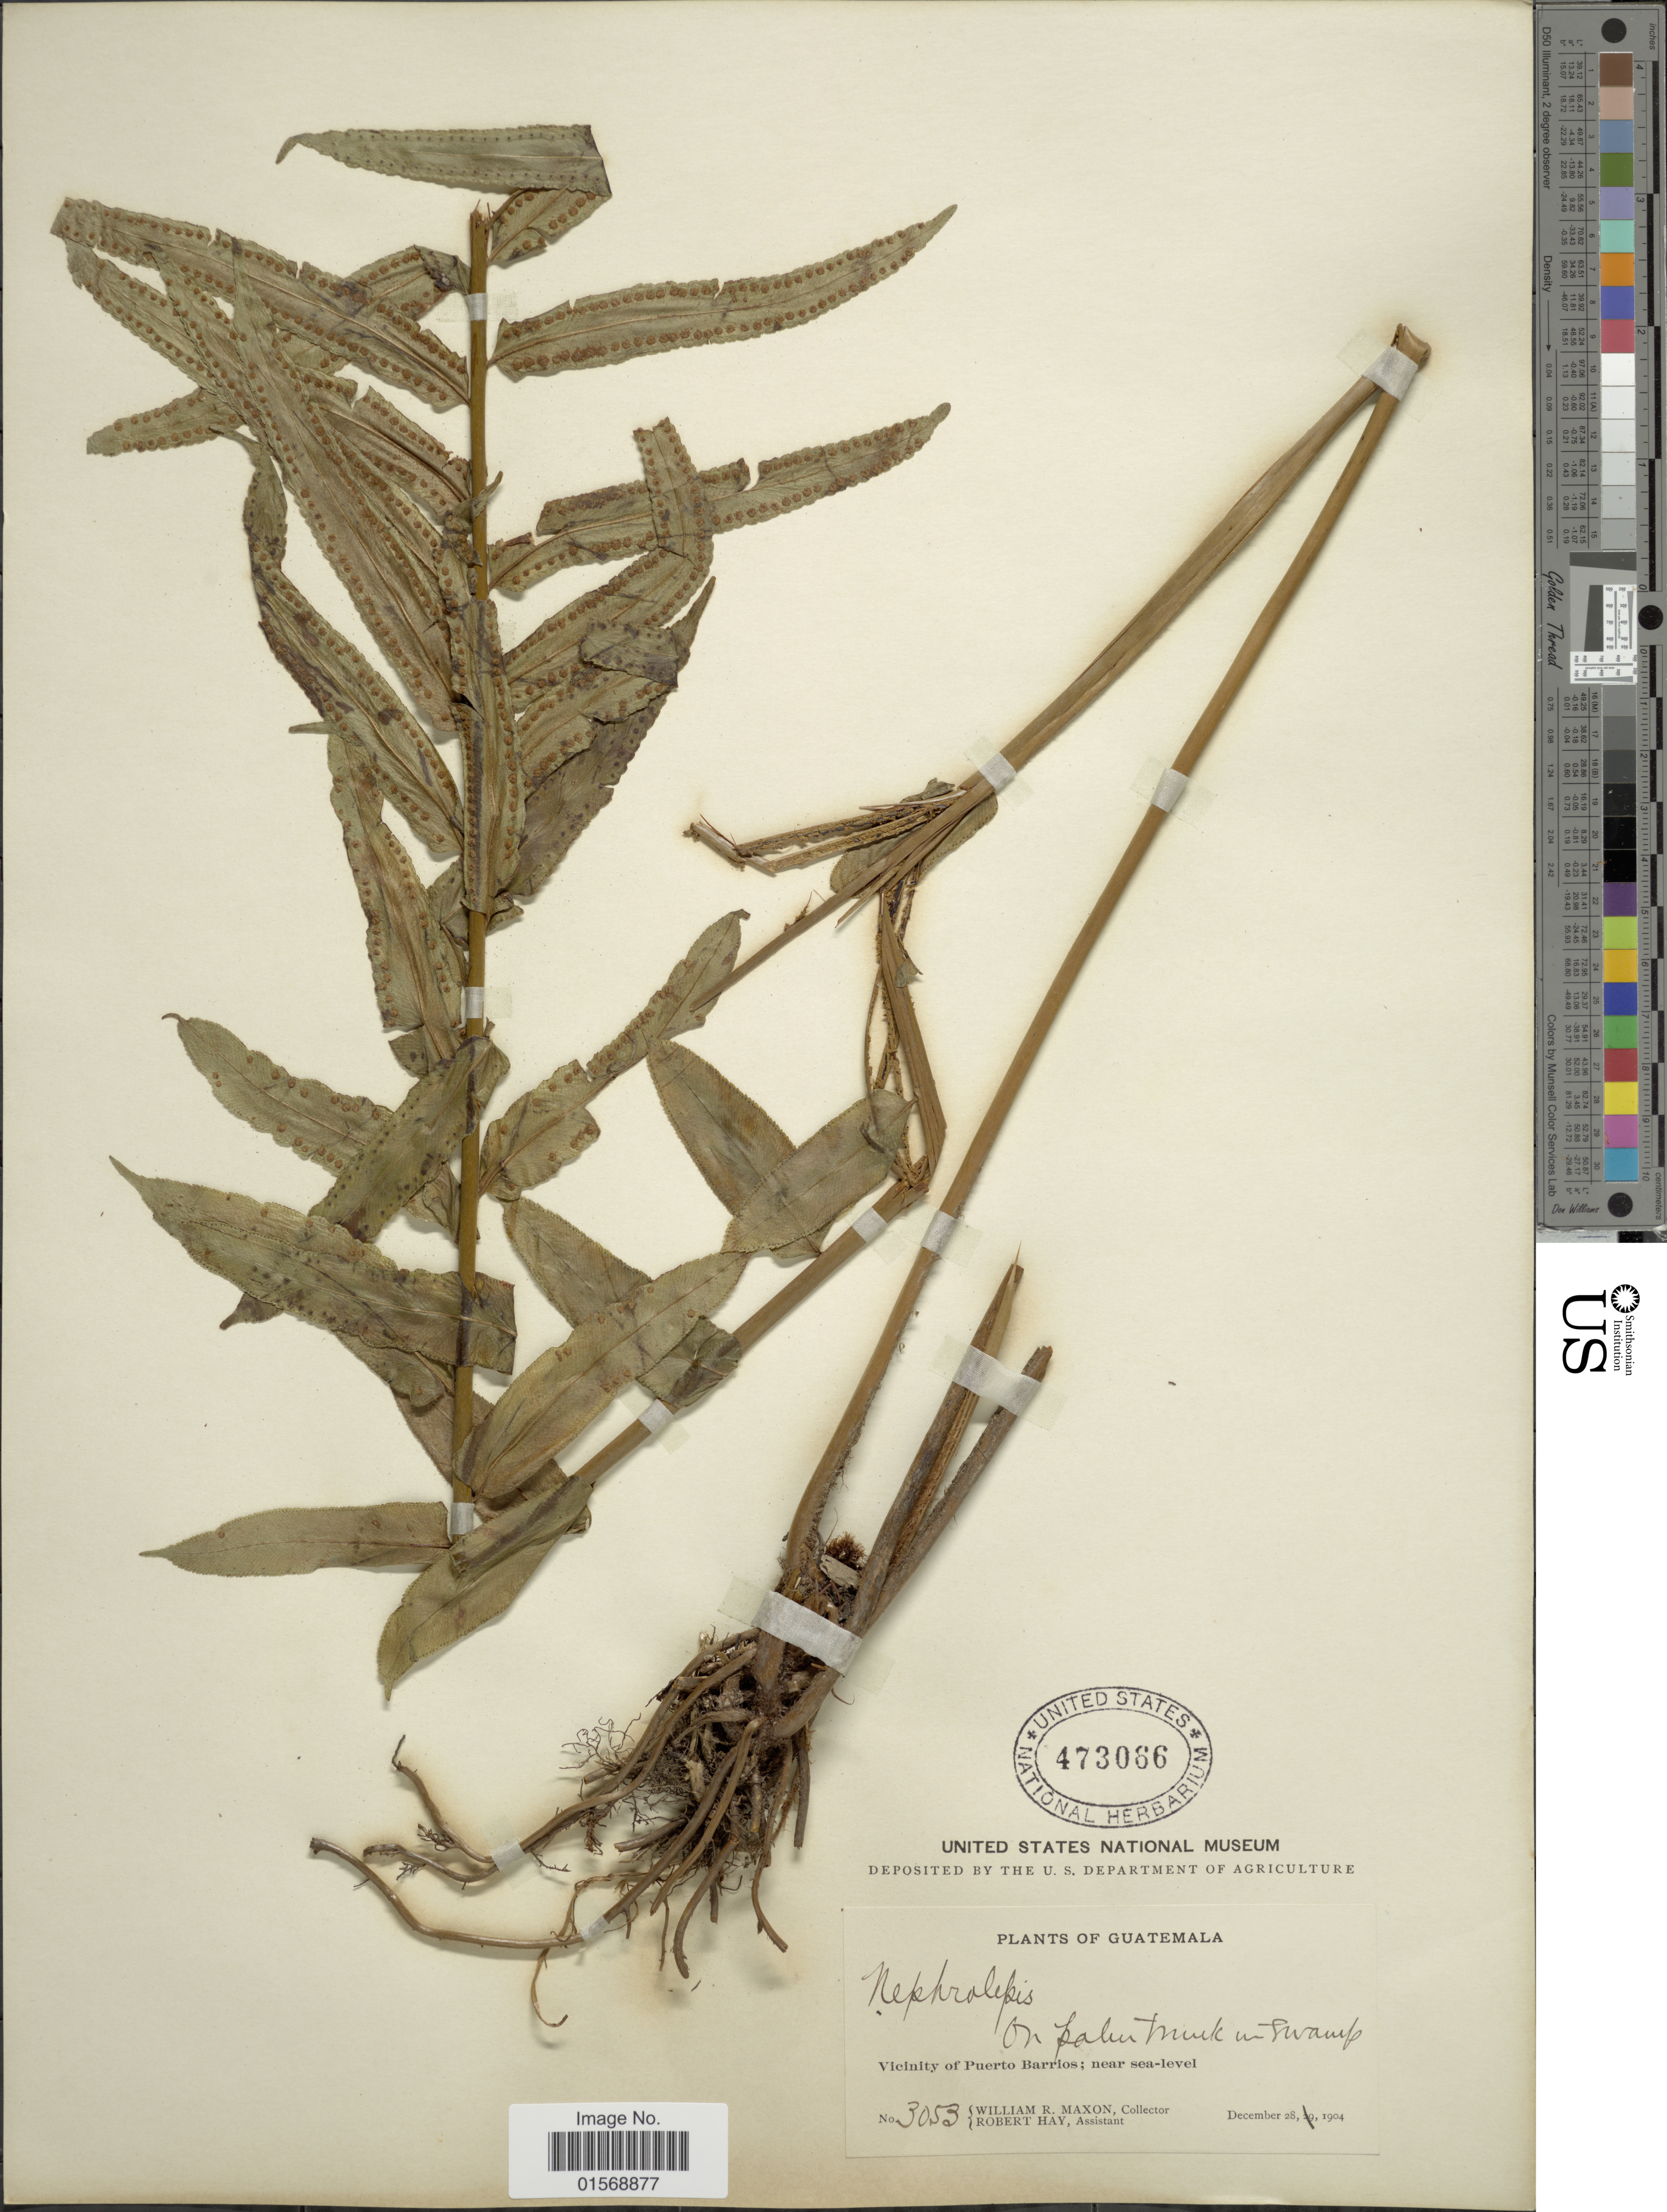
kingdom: Plantae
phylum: Tracheophyta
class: Polypodiopsida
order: Polypodiales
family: Nephrolepidaceae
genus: Nephrolepis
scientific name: Nephrolepis biserrata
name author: (Sw.) Schott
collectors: W. R. Maxon & R. H. Hay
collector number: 3053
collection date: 1904-12-28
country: Guatemala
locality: Guatemala, Puerto Barrios.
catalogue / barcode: US 473066